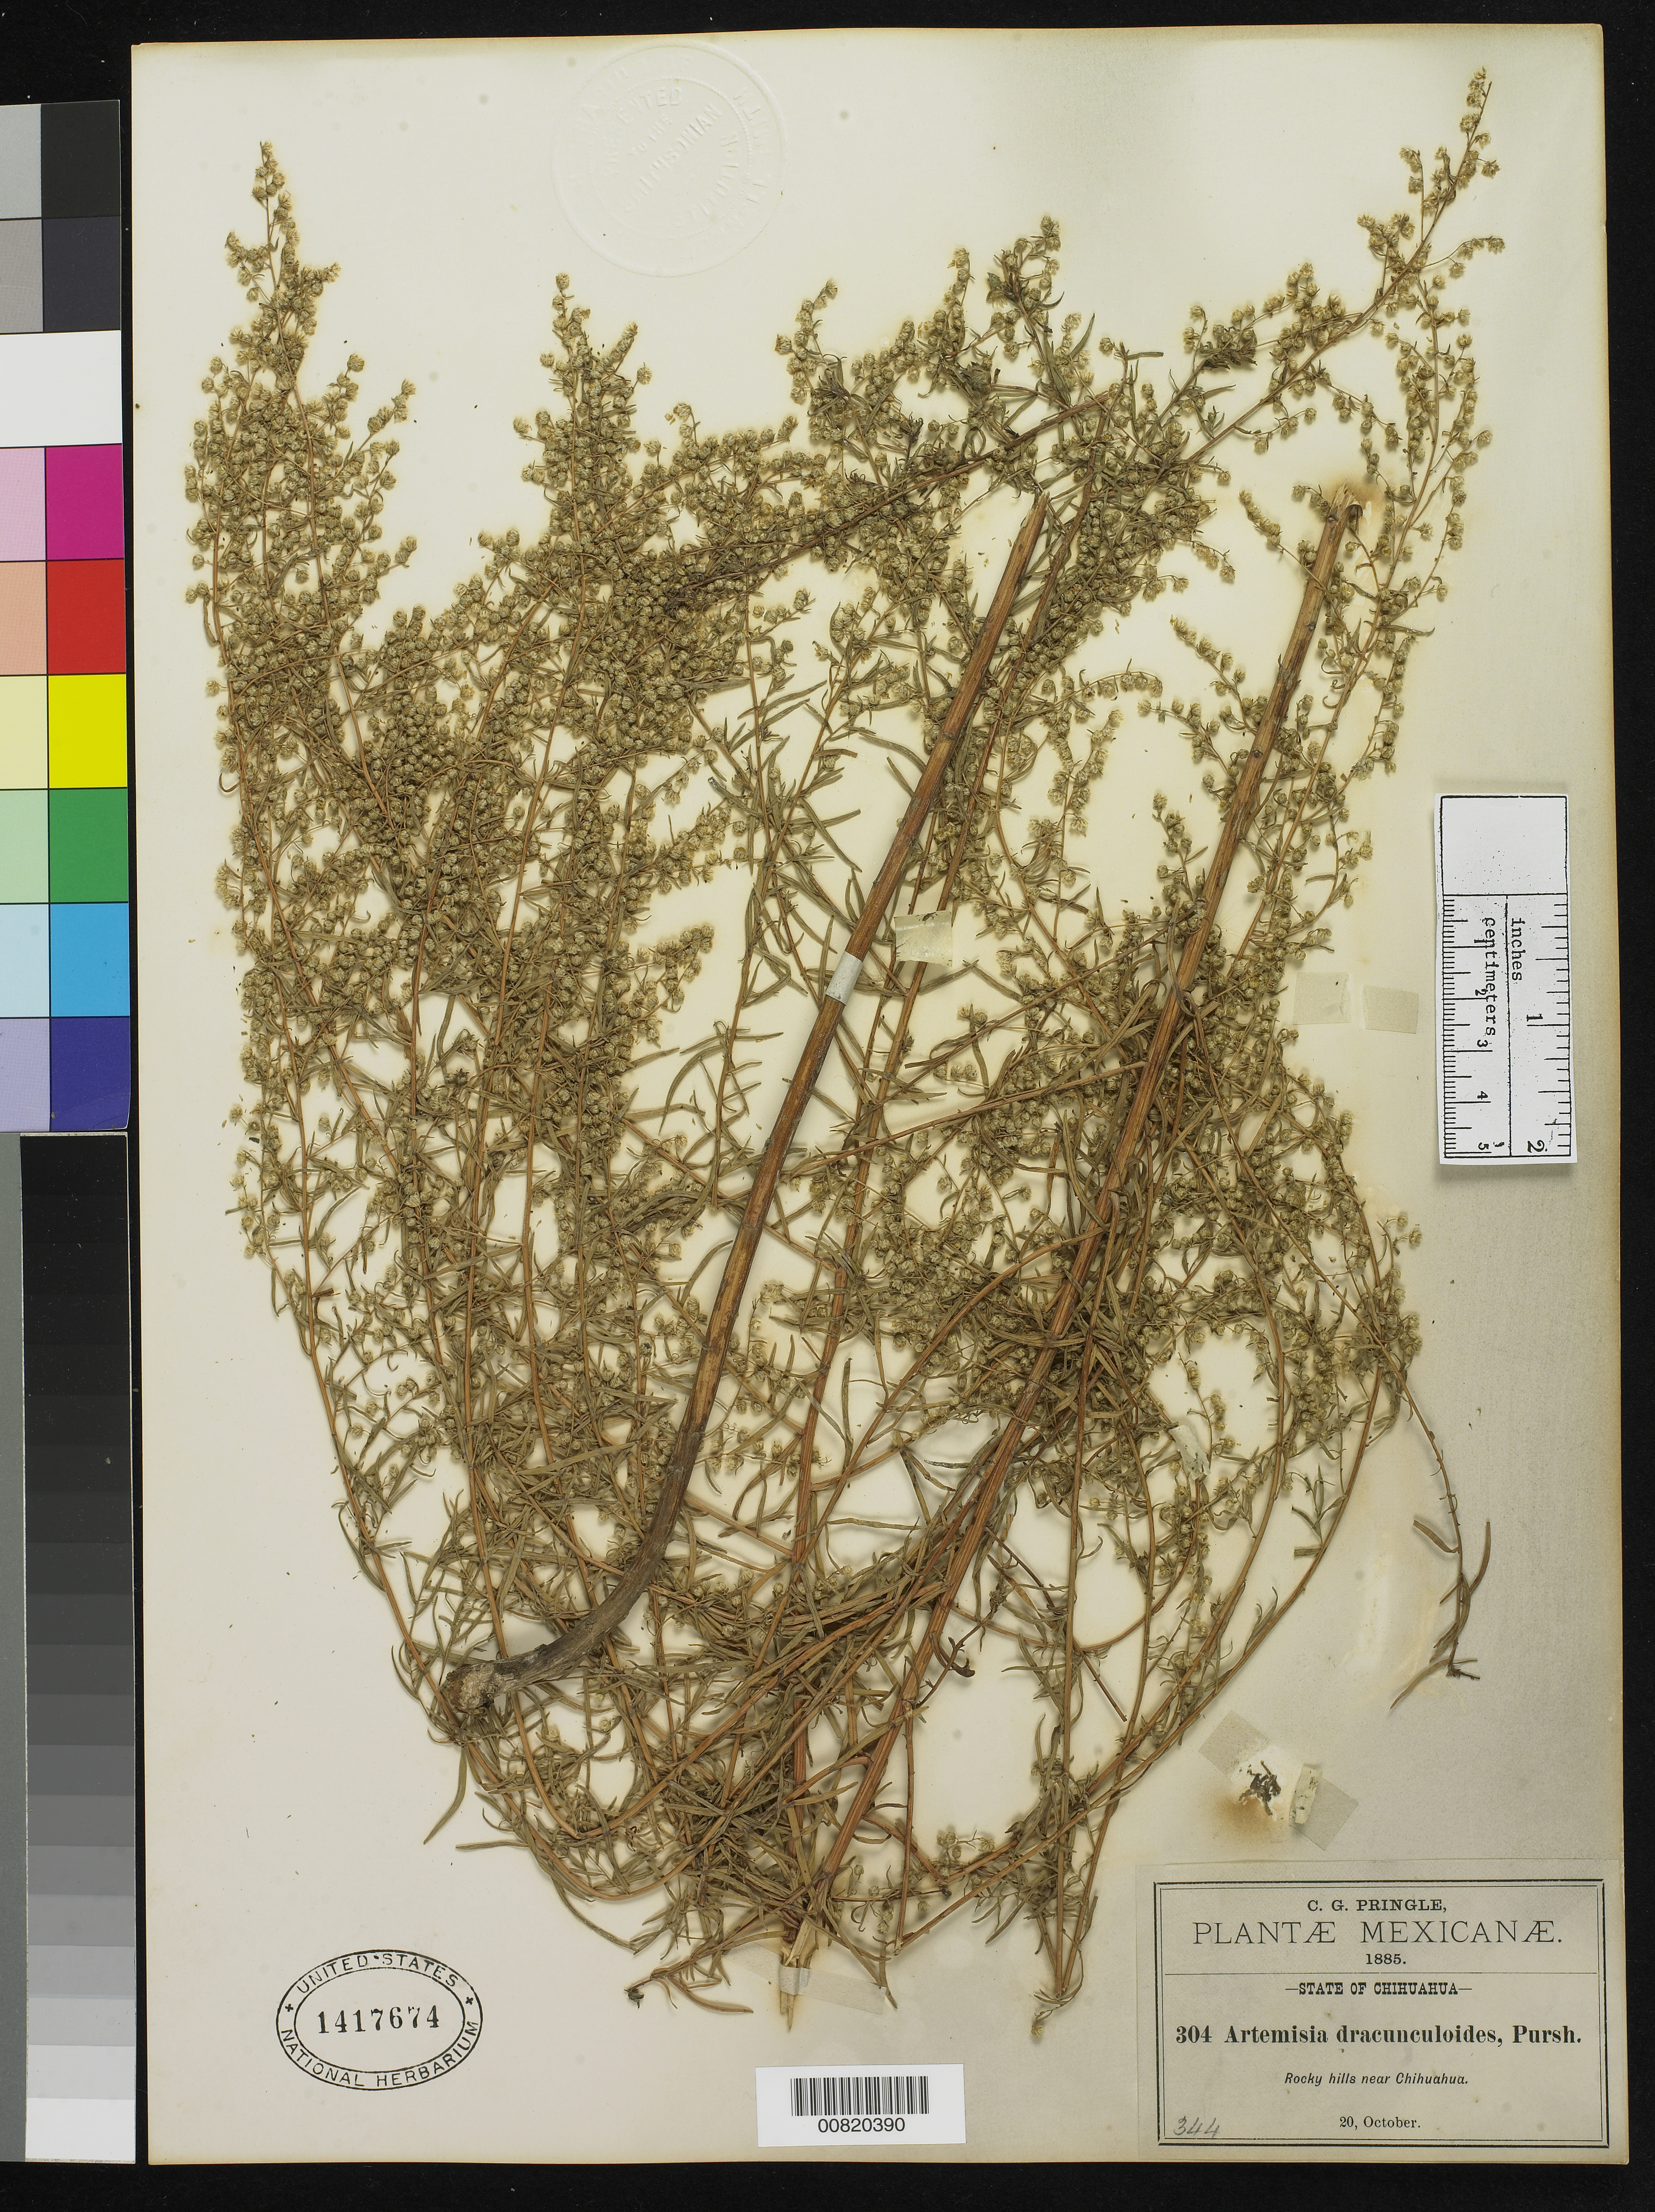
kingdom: Plantae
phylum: Tracheophyta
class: Magnoliopsida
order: Asterales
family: Asteraceae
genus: Artemisia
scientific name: Artemisia dracunculoides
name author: Pursh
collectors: C. G. Pringle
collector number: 304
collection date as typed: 20 Oct 1885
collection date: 1885-10-20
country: Mexico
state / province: Chihuahua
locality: Rocky hills near Chihuahua.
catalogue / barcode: US 1417674